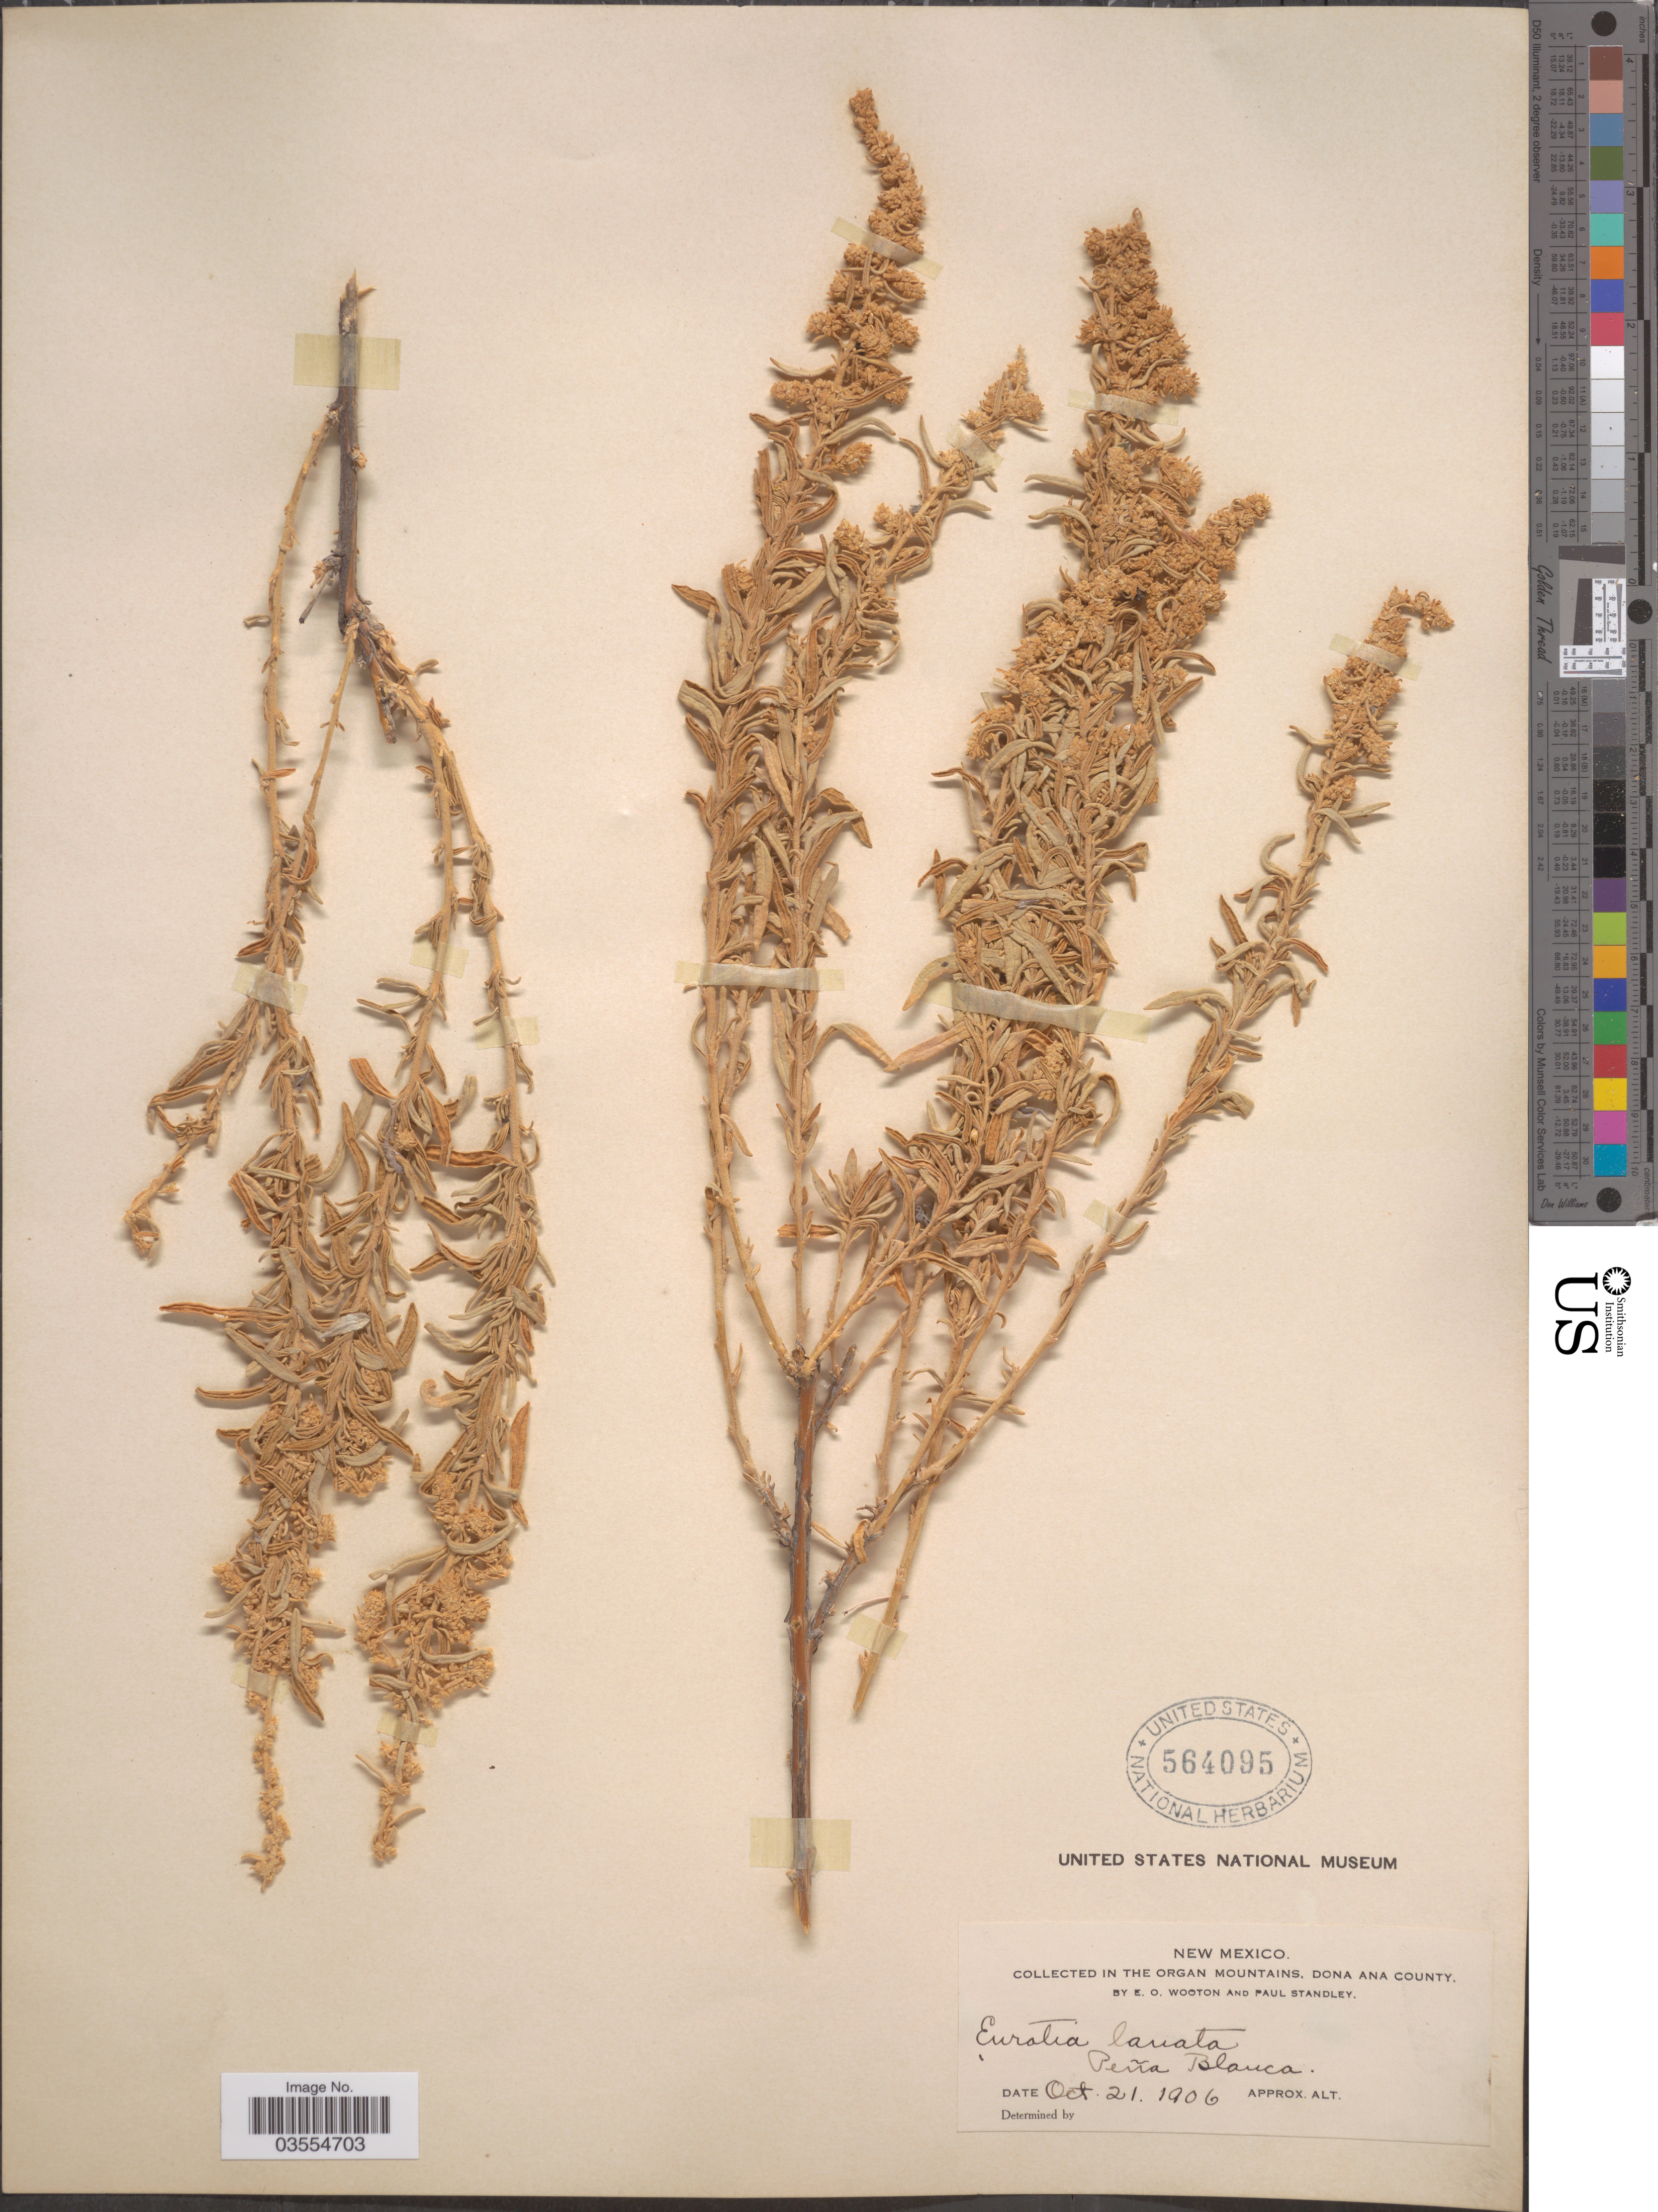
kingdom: Plantae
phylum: Tracheophyta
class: Magnoliopsida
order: Caryophyllales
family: Amaranthaceae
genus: Krascheninnikovia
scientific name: Krascheninnikovia lanata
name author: (Pursh) A. Meeuse & A.Smit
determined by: U.S. National Herbarium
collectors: E. O. Wooton & P. C. Standley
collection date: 1906-10-21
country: United States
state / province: New Mexico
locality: The Organ Mountains, Dona Ana County. Peña Blanca.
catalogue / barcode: US 564095